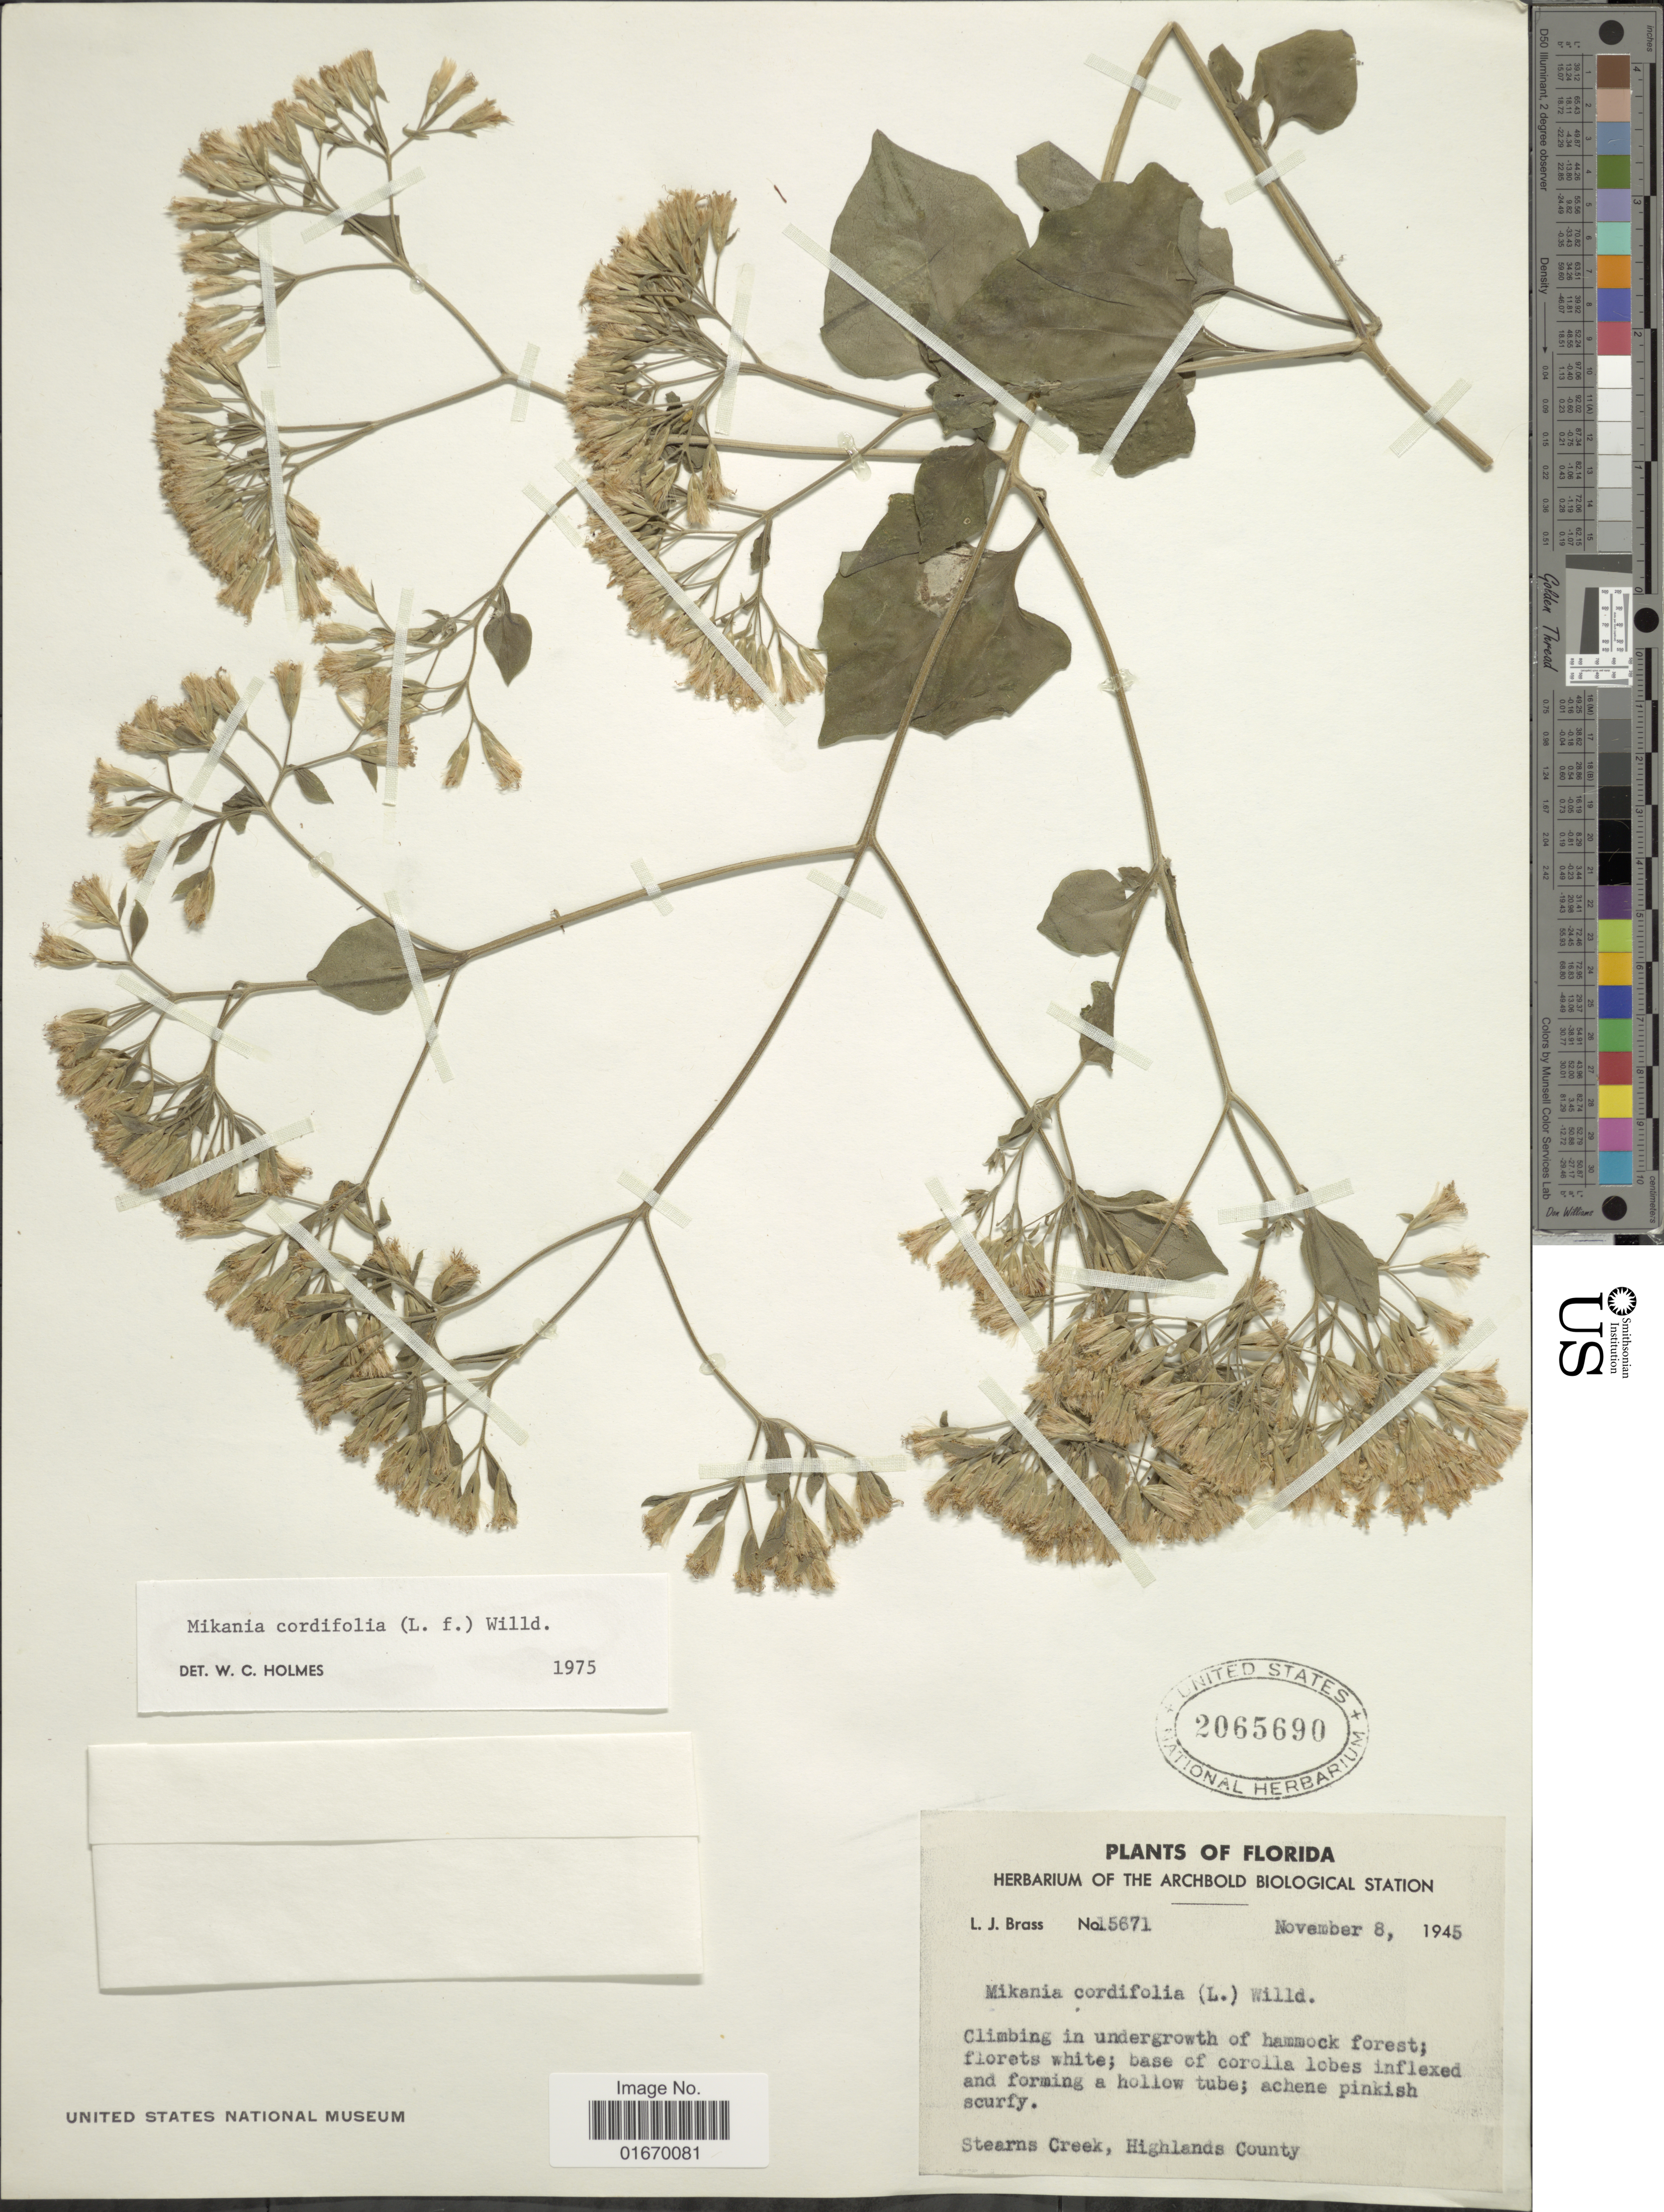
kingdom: Plantae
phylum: Tracheophyta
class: Magnoliopsida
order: Asterales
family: Asteraceae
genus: Mikania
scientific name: Mikania cordifolia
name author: Kunth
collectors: L. J. Brass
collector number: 15671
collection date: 1945-11-08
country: United States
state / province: Florida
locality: Stearns Creek, Highlands County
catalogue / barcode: US 2065690